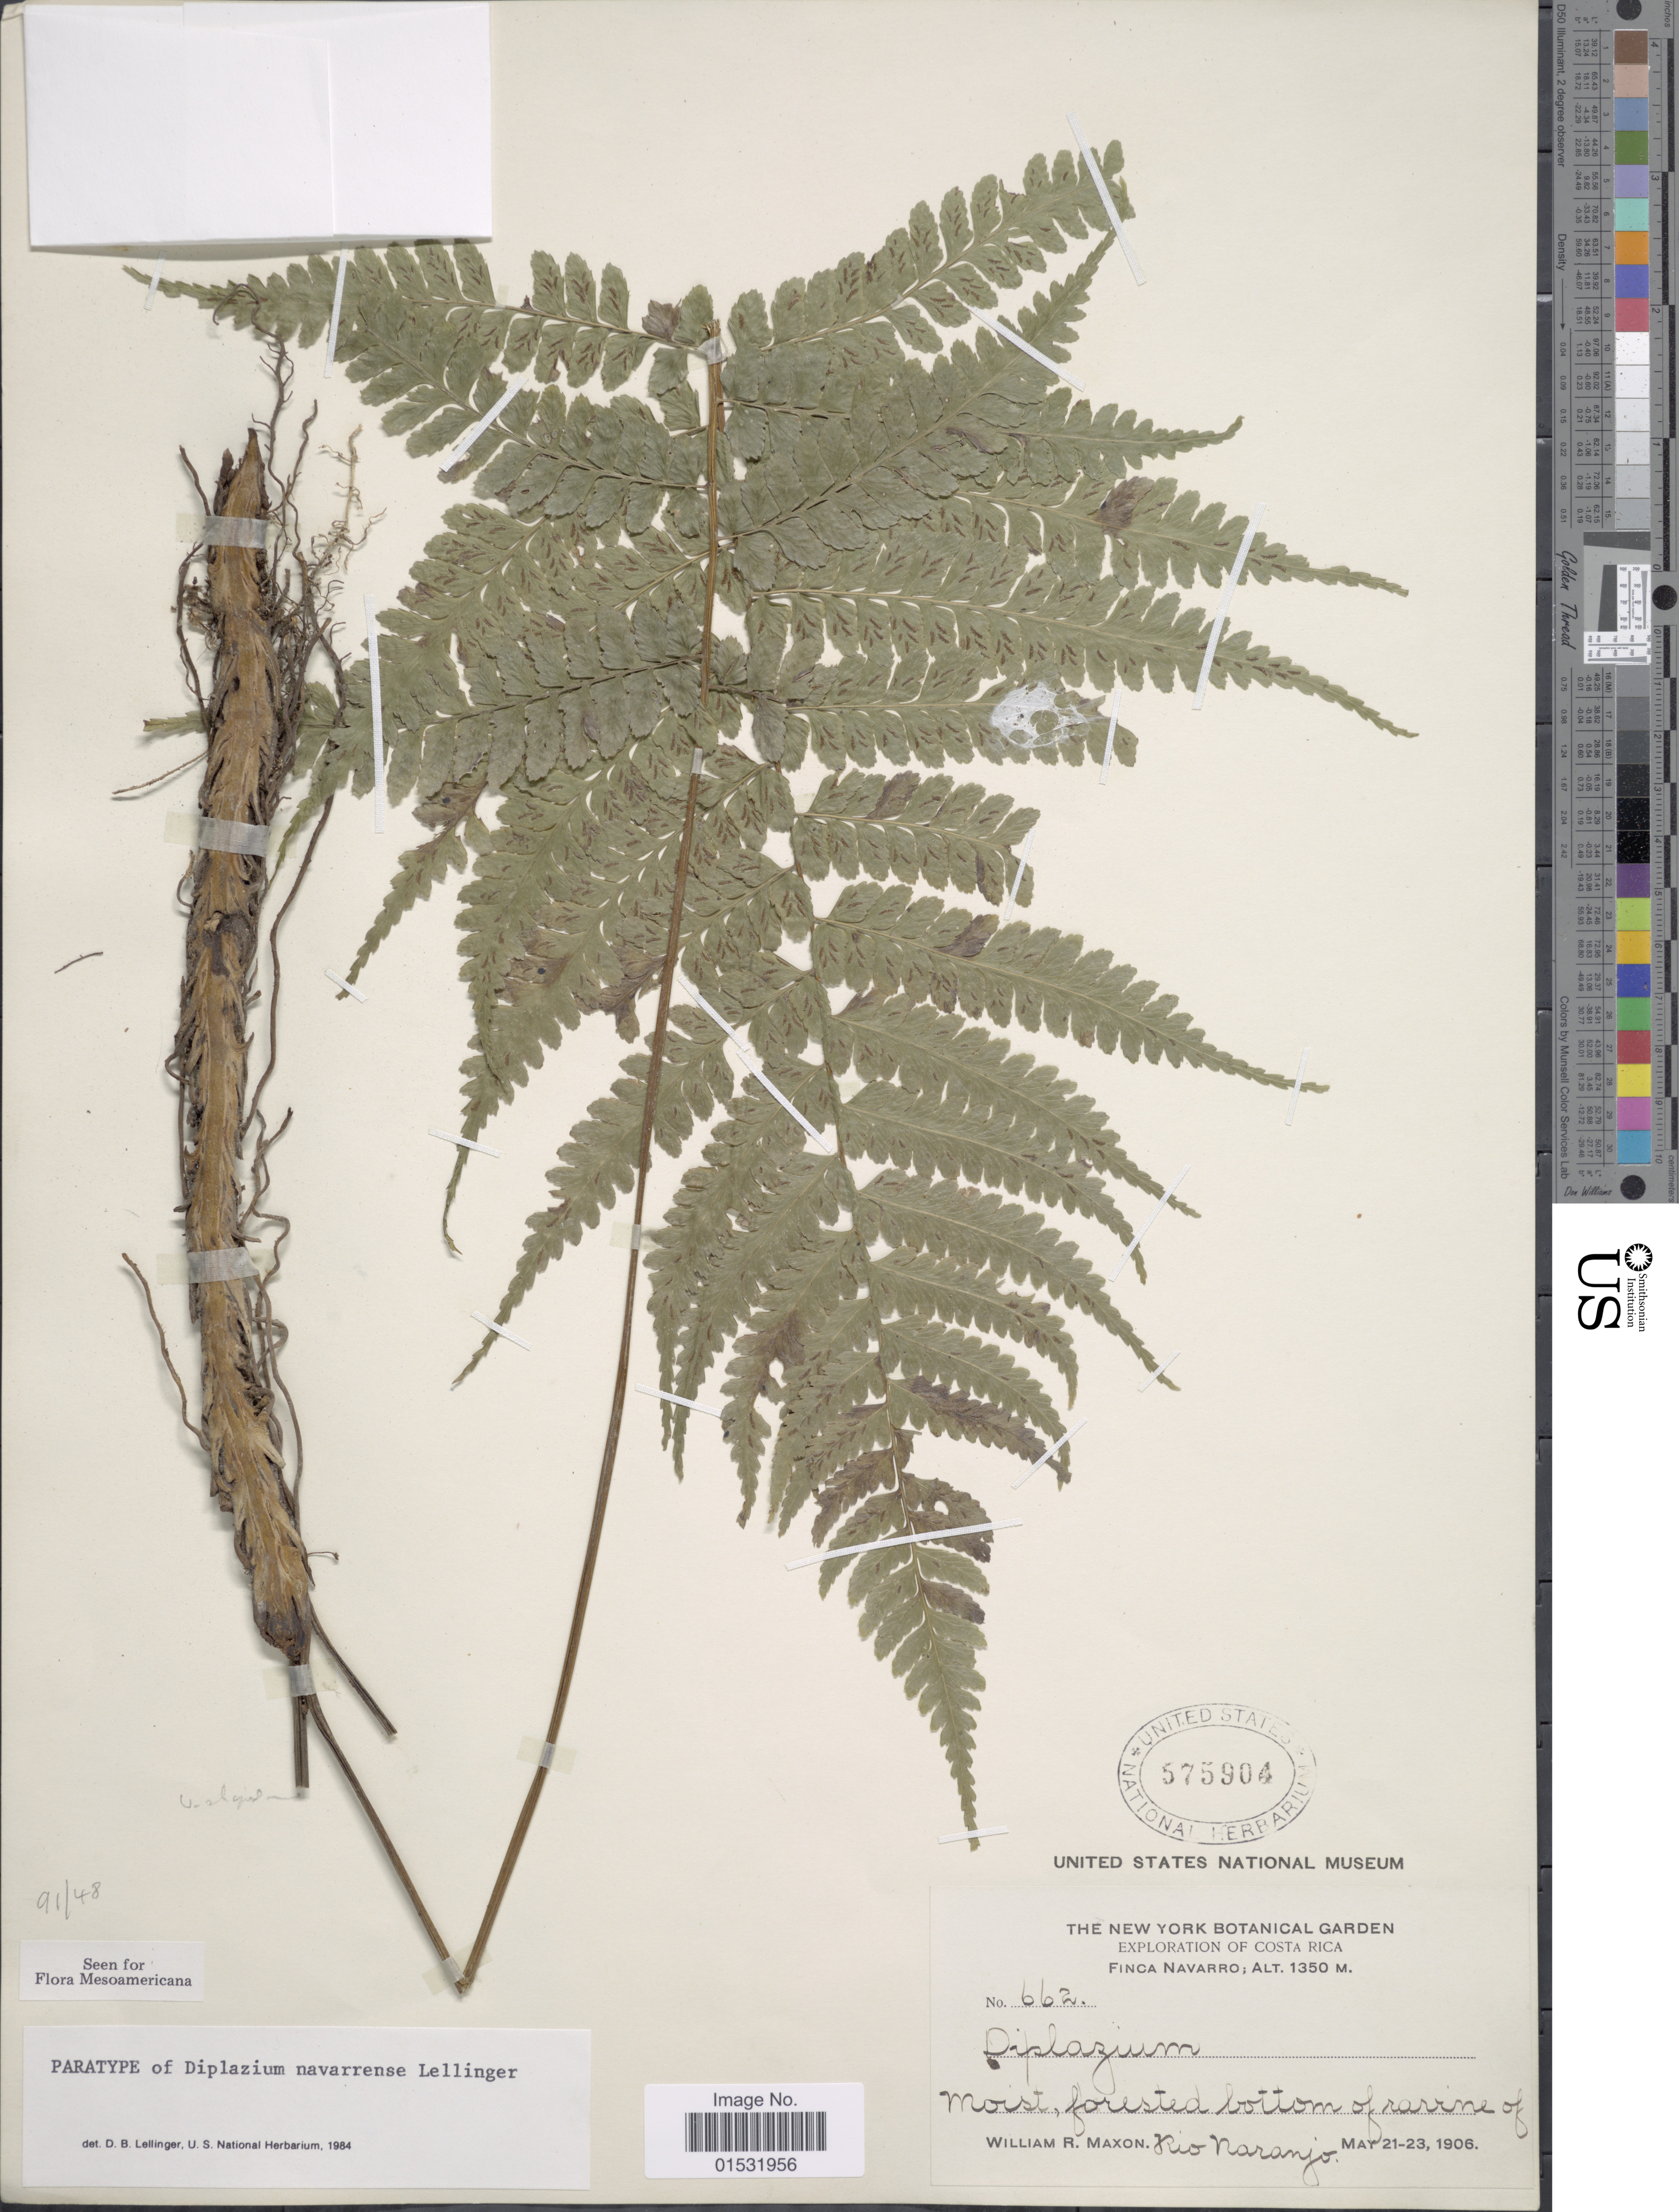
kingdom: Plantae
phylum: Tracheophyta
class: Polypodiopsida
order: Polypodiales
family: Athyriaceae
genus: Diplazium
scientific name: Diplazium navarrense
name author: Lellinger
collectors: W. R. Maxon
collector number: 662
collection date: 1906-05-21/1906-05-23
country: Costa Rica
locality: Finco Navarro. Moist, forested bottom of ravine of Rio Naranjo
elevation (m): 1350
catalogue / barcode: US 575904